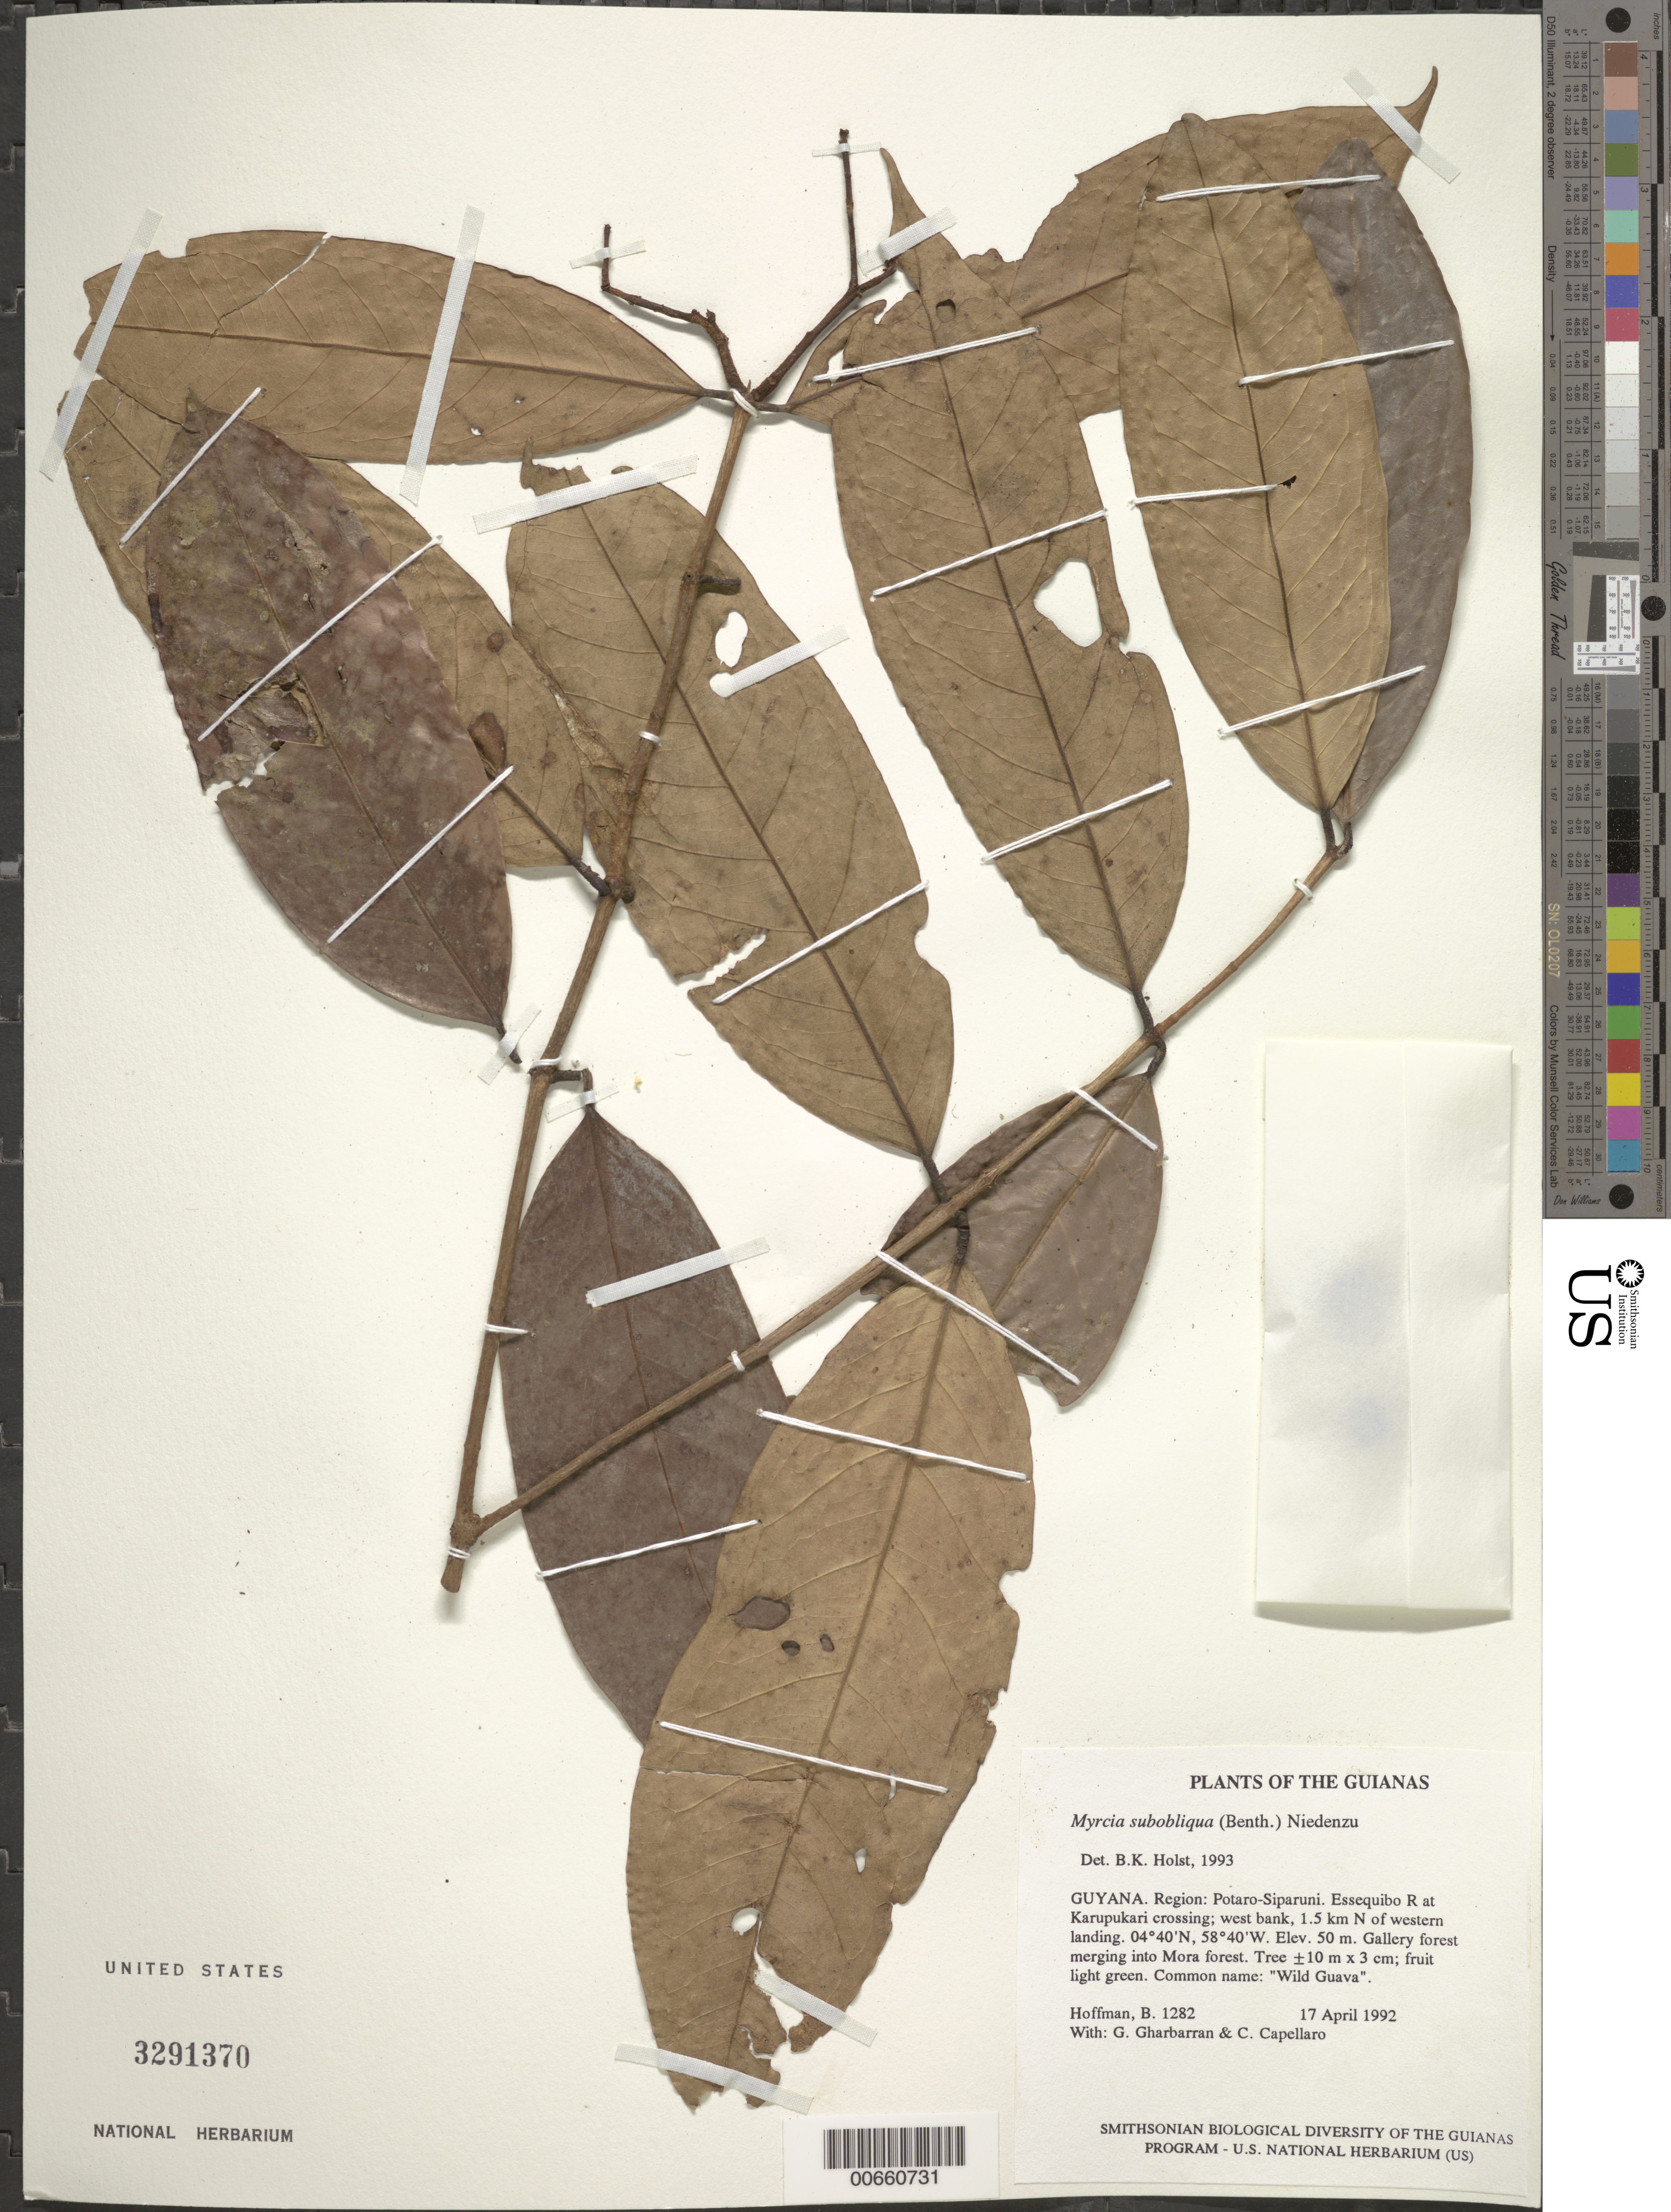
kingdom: Plantae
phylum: Tracheophyta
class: Magnoliopsida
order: Myrtales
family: Myrtaceae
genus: Myrcia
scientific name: Myrcia subobliqua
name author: (Benth.) Neidenzu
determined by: Holst, Bruce K.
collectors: B. Hoffman, G. Gharbarran & C. Capellaro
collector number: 1282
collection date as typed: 17 April 1992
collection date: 1992-04-17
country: Guyana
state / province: Potaro-Siparuni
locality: Essequibo River at Karupukari crossing; west bank, 1.5 km N of western landing. Iwokrama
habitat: Gallery forest merging into Mora forest, brown sand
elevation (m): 50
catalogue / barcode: US 3291370